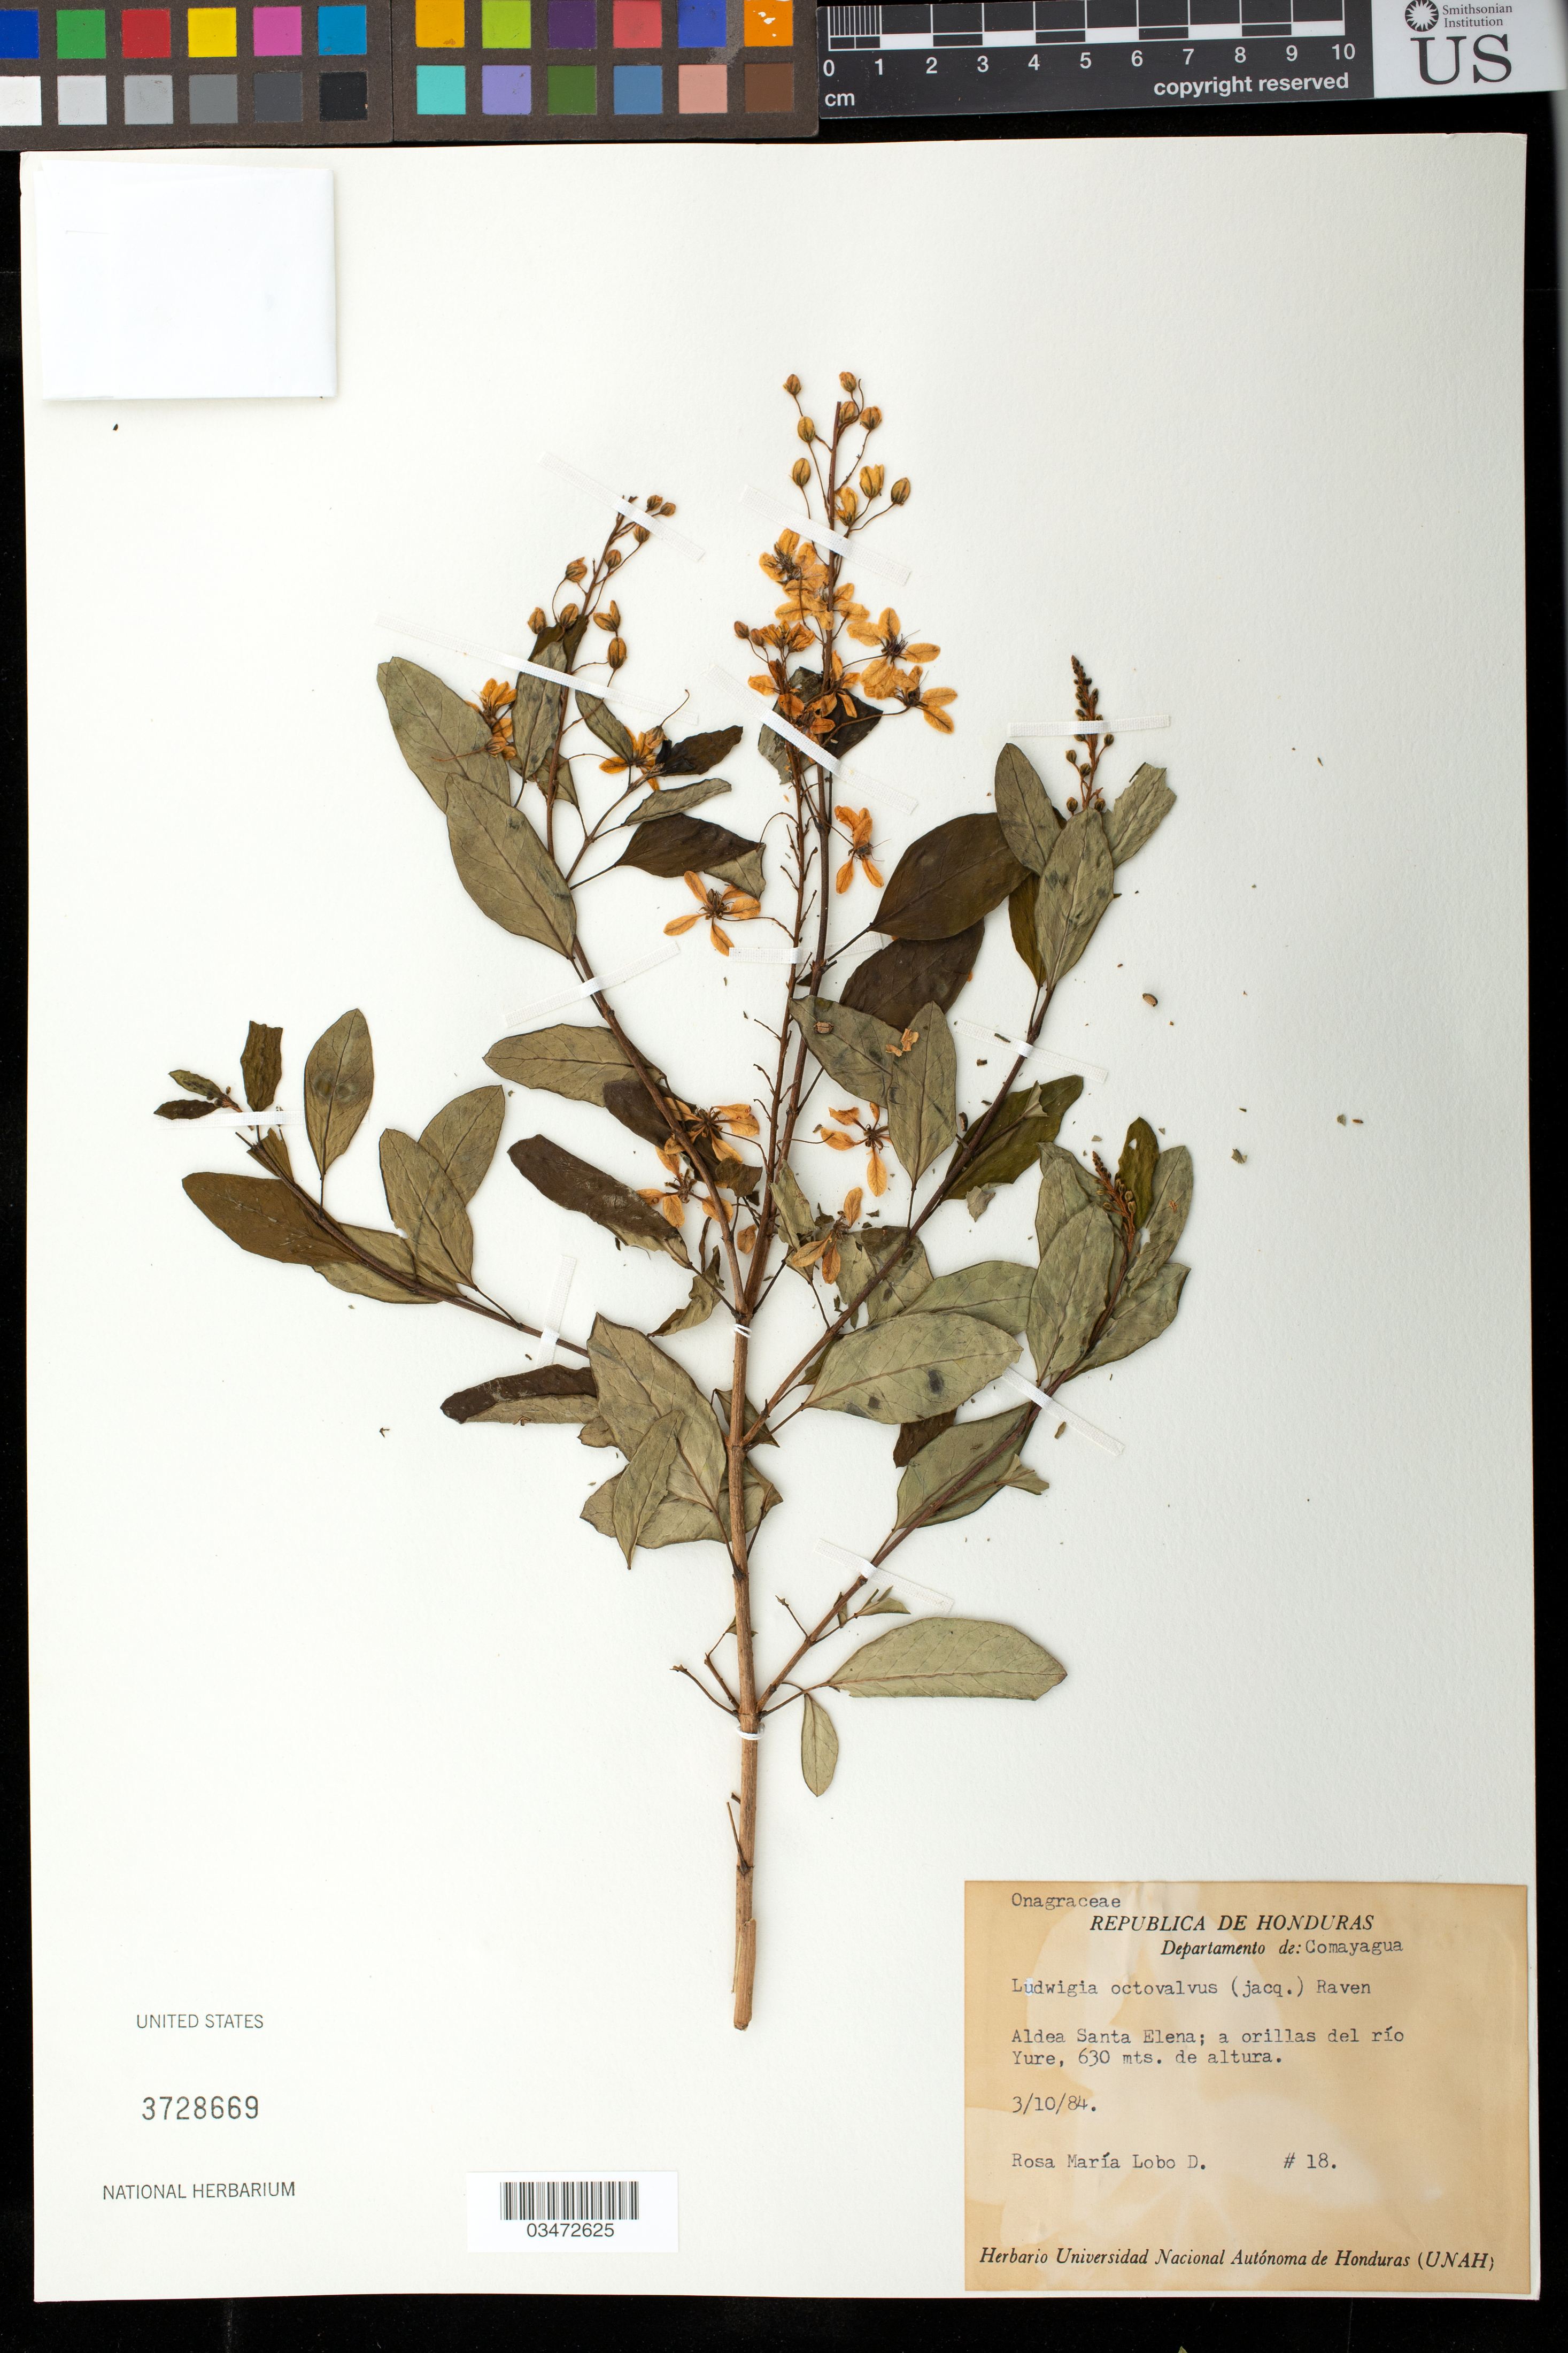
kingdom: Plantae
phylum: Tracheophyta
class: Magnoliopsida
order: Malpighiales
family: Malpighiaceae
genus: Galphimia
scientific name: Galphimia speciosa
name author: C.E. Anderson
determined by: Strong, Mark T., (BOT), Smithsonian Institution - National Museum of Natural History (UNITED STATES)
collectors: R. Lobo D.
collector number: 18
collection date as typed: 03 Oct 1984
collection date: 1984-10-03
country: Honduras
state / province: Comayagua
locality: Aldea Santa Elena; a orillas del rio Yure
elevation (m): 630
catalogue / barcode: US 3728669